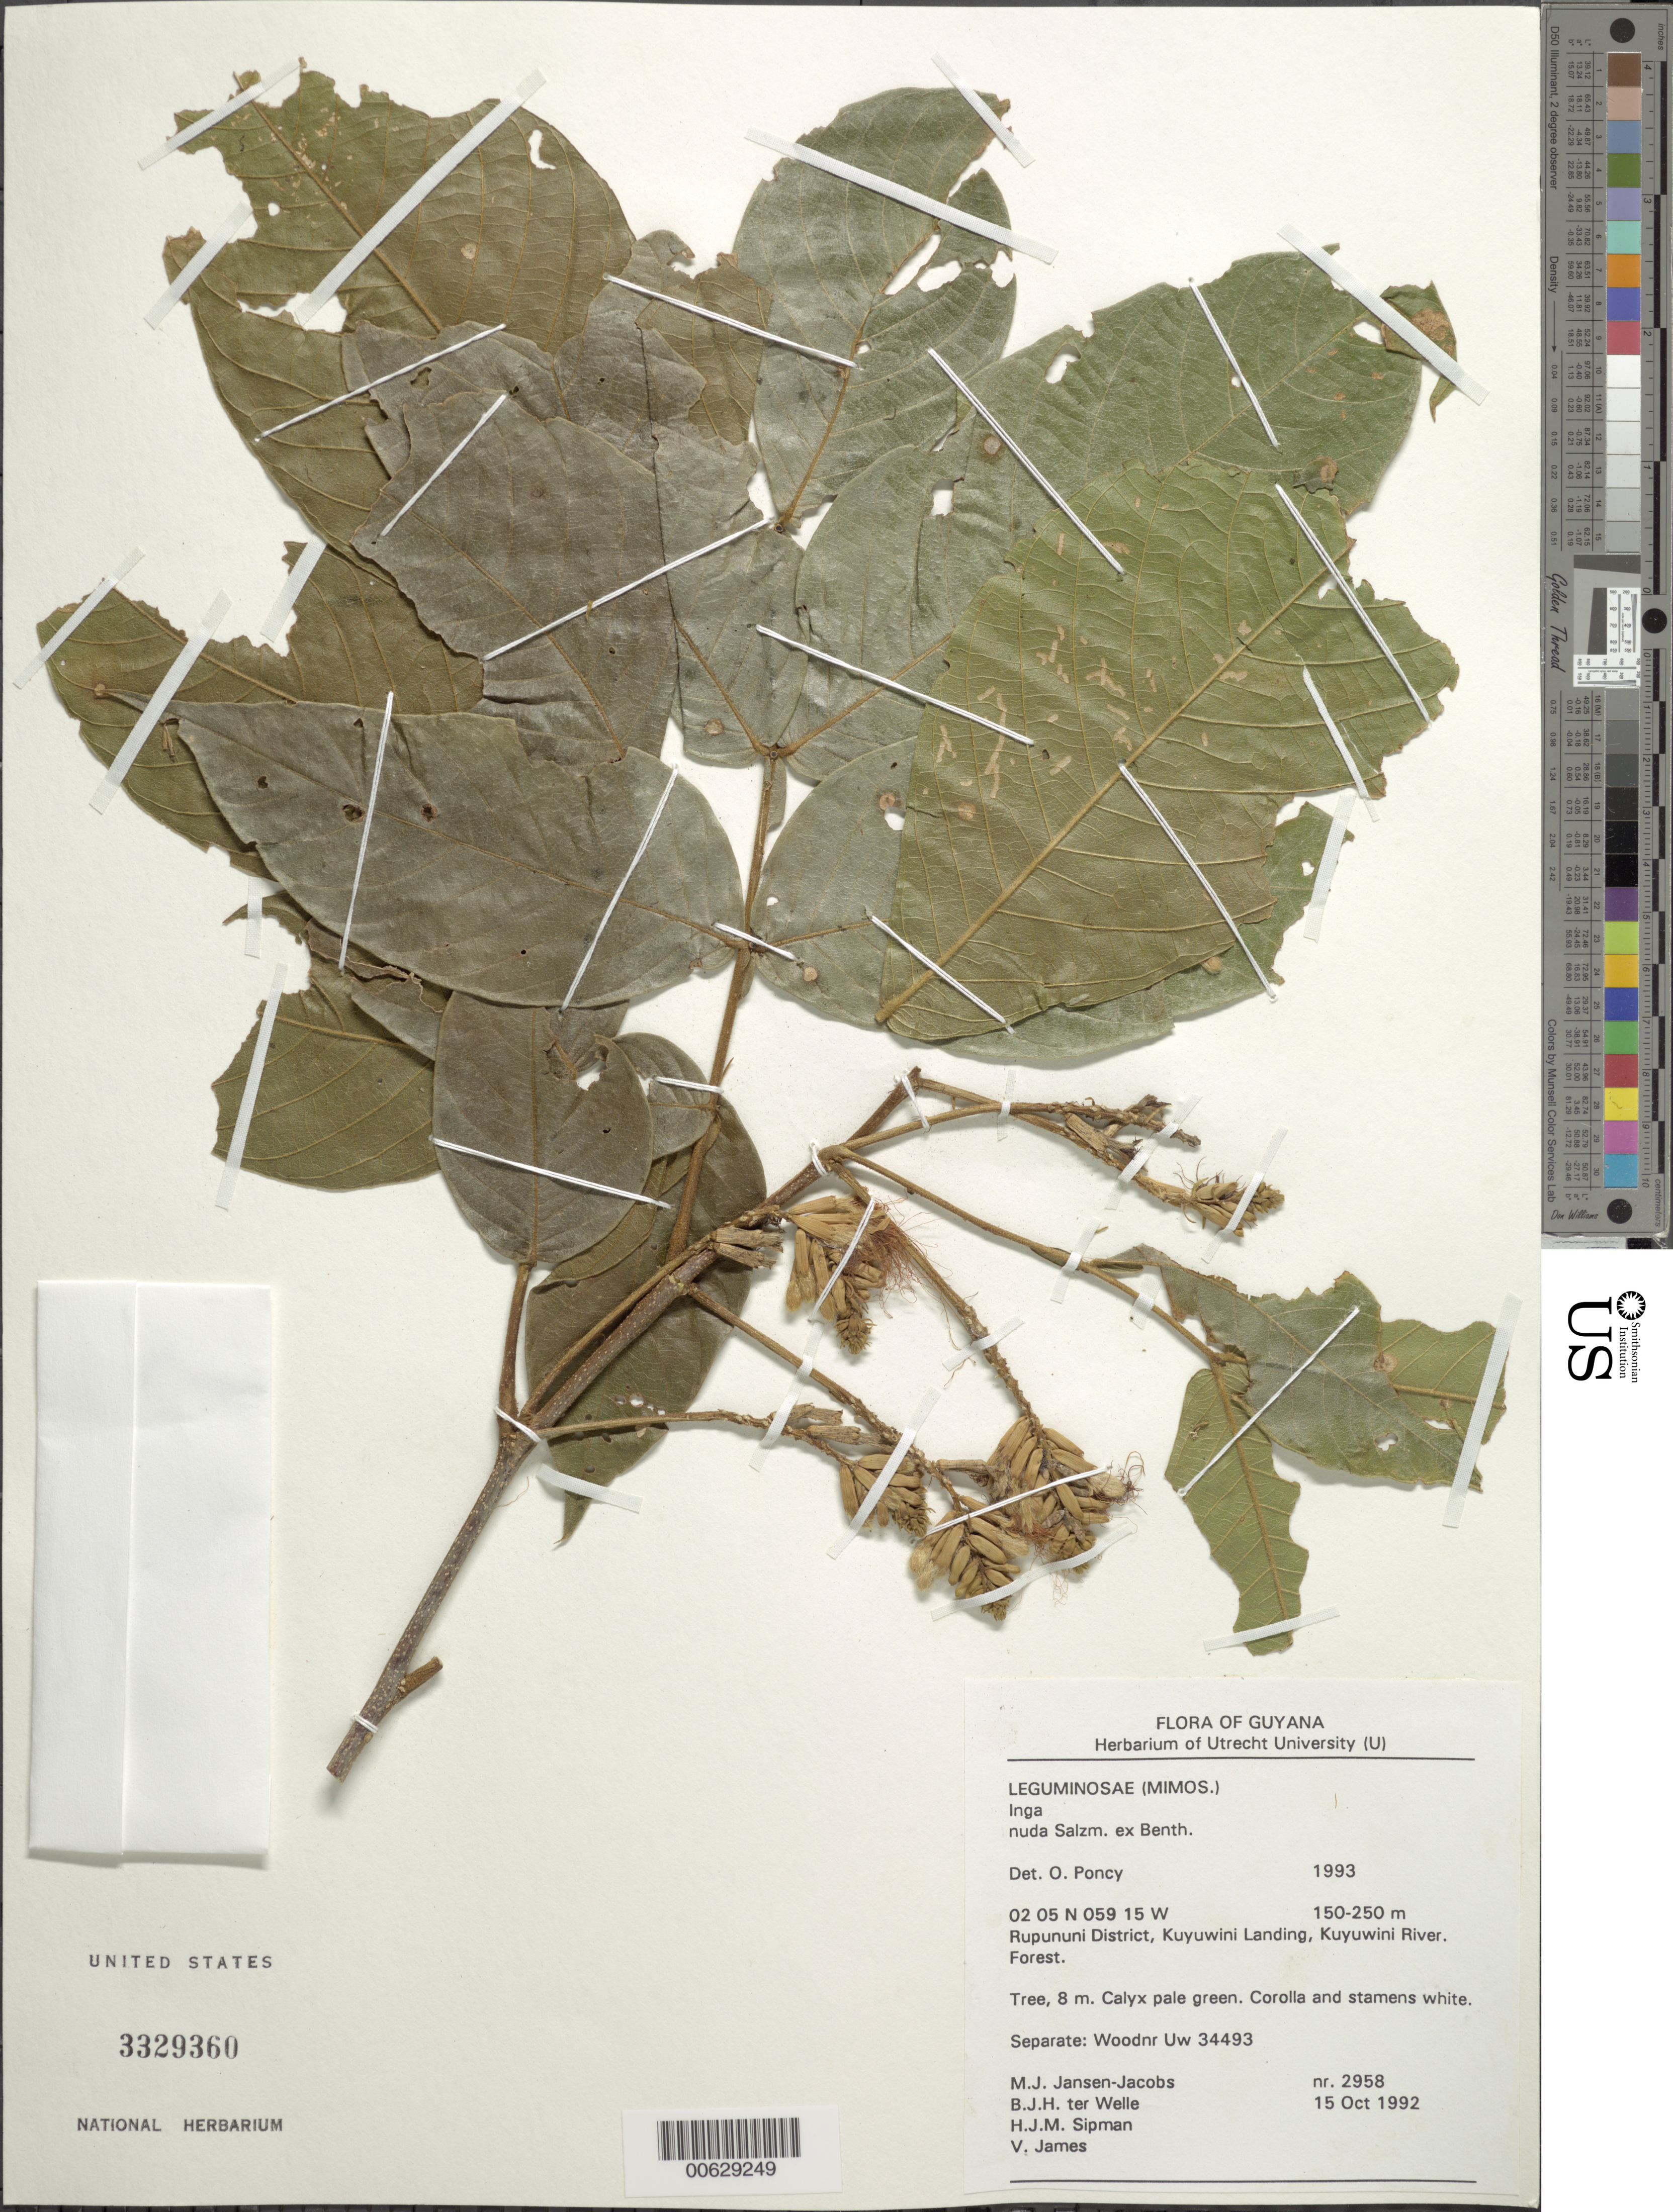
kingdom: Plantae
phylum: Tracheophyta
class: Magnoliopsida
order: Fabales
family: Fabaceae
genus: Inga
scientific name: Inga striata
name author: Benth.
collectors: M. J. Jansen-Jacobs, B. Welle, H. J. M. Sipman & V. James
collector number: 2958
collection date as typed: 15-Oct-92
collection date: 1992-10-15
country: Guyana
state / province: U. Takutu-U. Essequibo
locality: Kuyuwini Landing, Kuyuwini River, Rupununi District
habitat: Forest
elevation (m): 150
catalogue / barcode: US 3329360